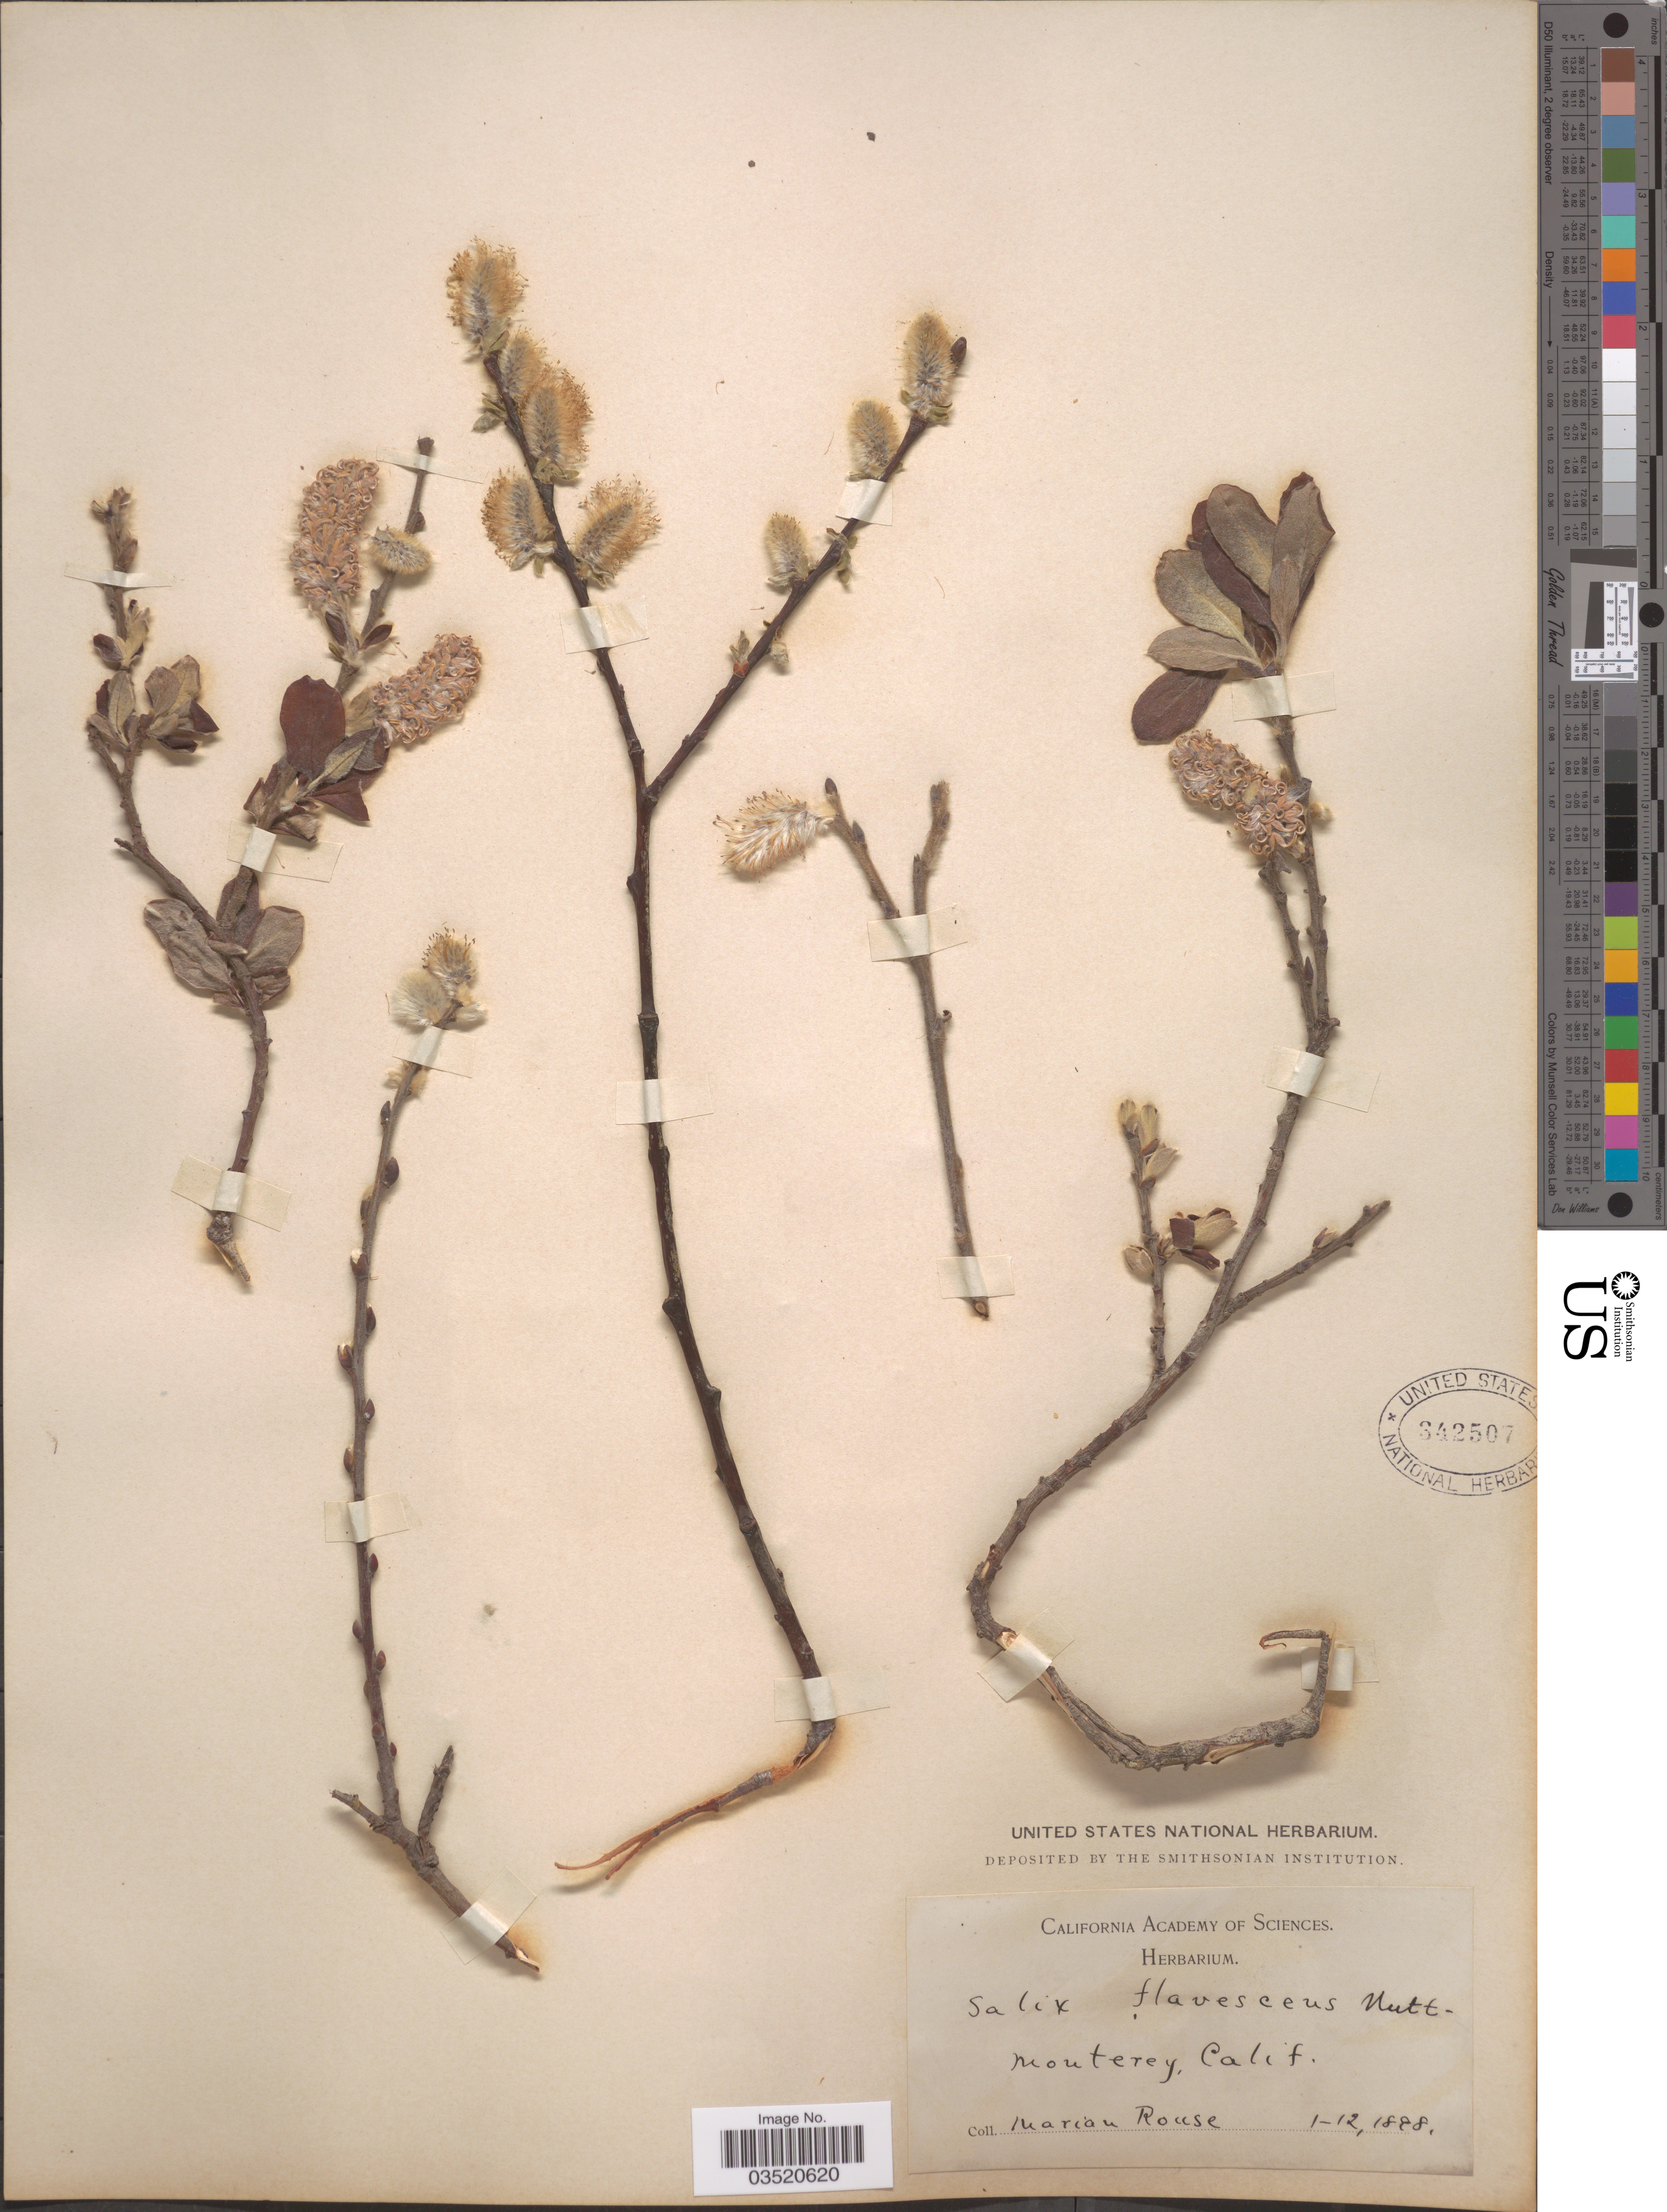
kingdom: Plantae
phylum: Tracheophyta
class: Magnoliopsida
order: Malpighiales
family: Salicaceae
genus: Salix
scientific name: Salix scouleriana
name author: Barratt ex Hook.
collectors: M. Rouse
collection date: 1898-01-12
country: United States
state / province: California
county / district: Monterey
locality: Monterey.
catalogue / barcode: US 342507